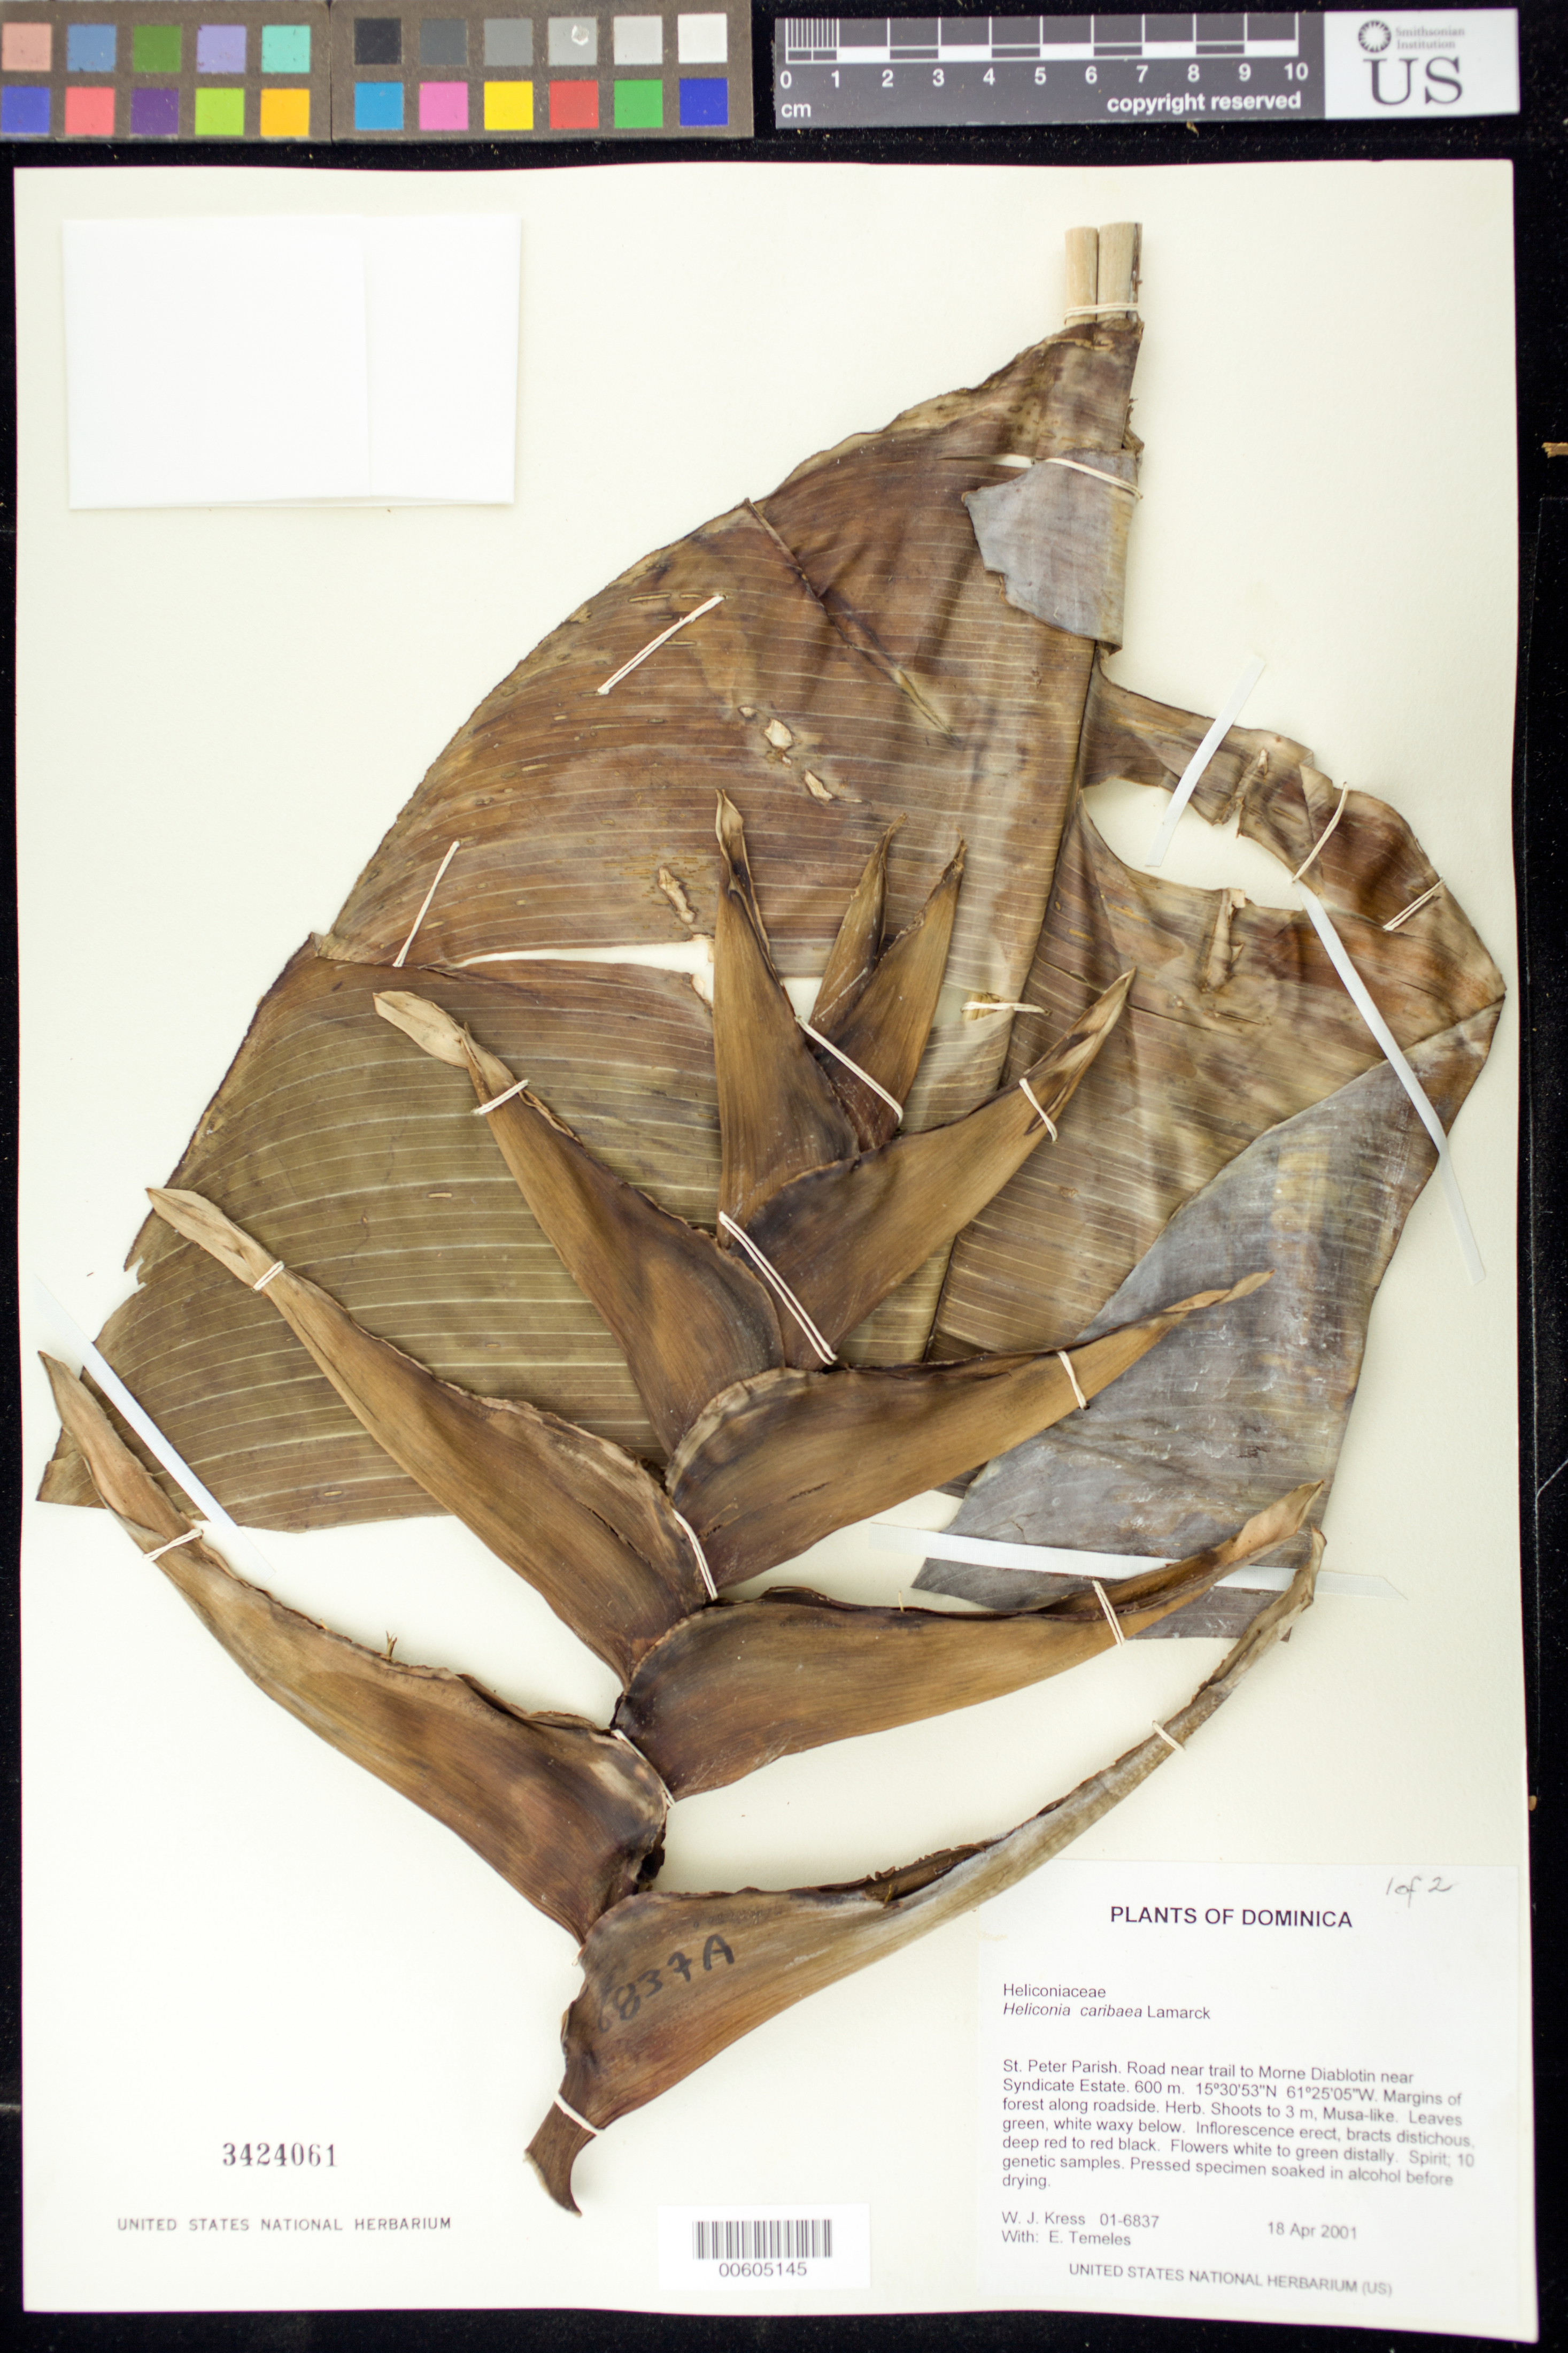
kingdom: Plantae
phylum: Tracheophyta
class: Liliopsida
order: Zingiberales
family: Heliconiaceae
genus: Heliconia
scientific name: Heliconia caribaea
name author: Lam.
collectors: W. J. Kress & E. Temeles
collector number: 01-6837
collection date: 2001-04-18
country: Dominica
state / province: St. Peter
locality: Road near trail to Morne Diablotin near Syndicate Estate.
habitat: Margins of forest along roadside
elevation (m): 600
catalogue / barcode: US 3424061